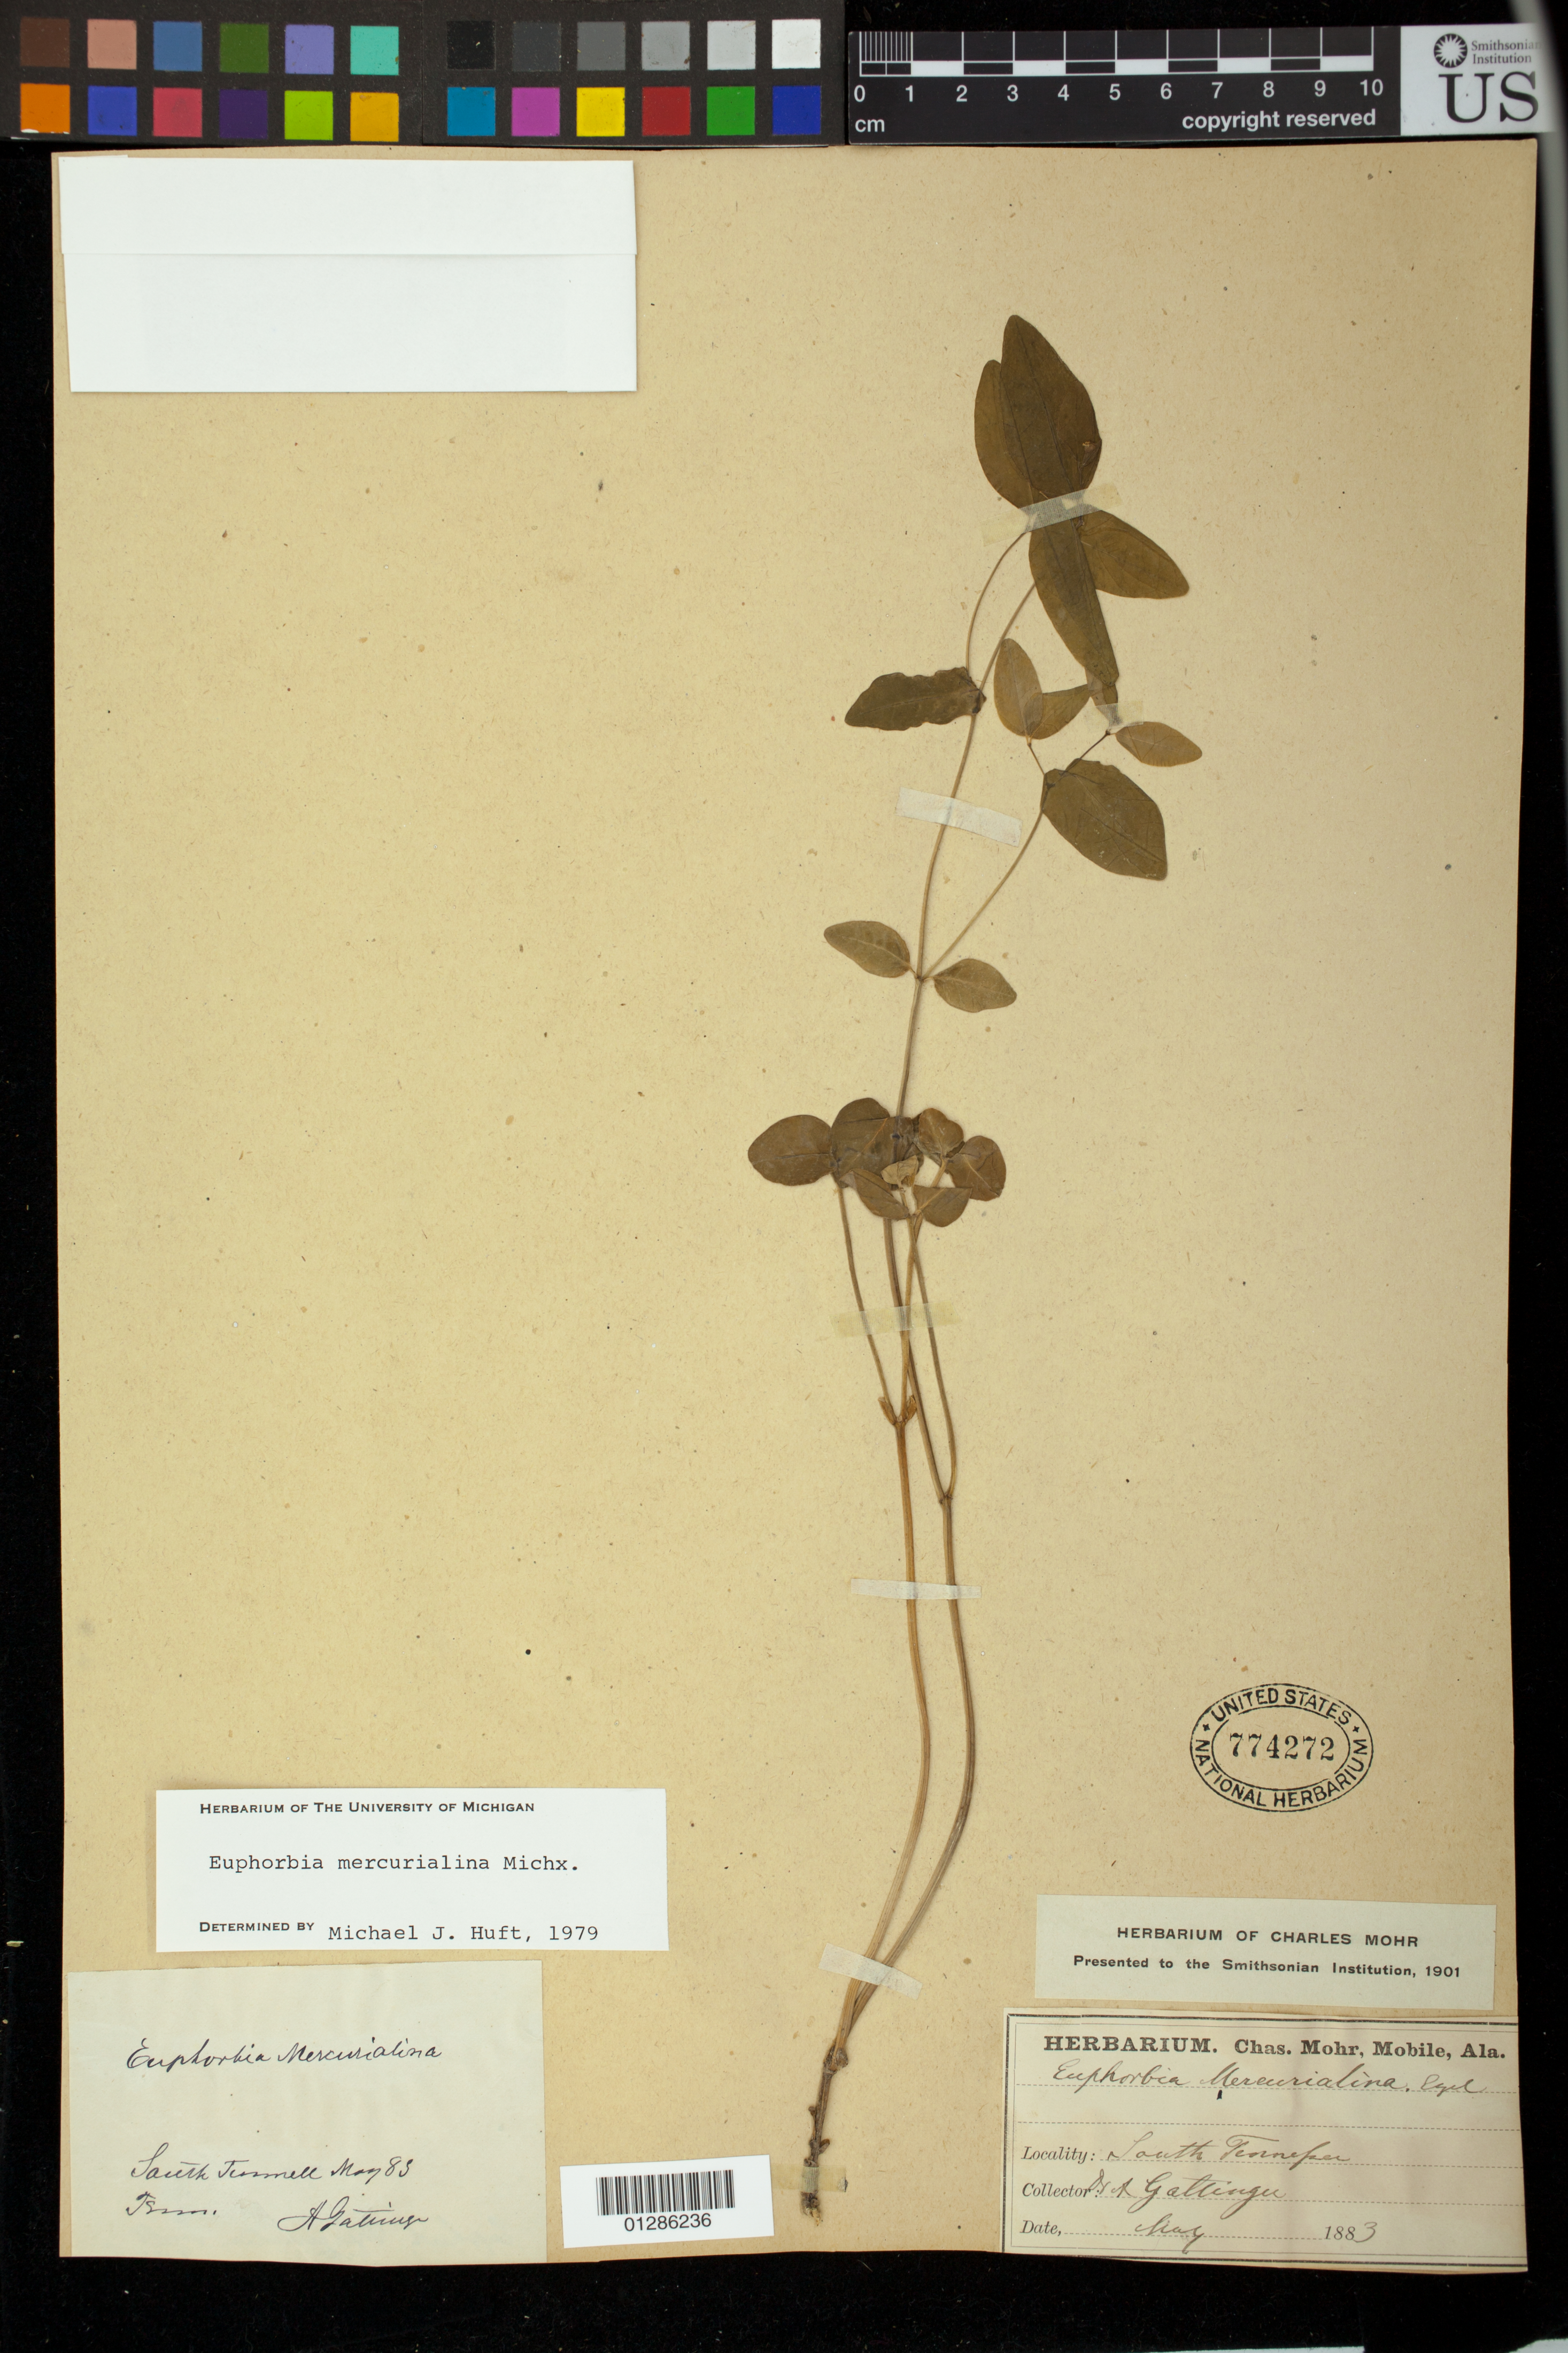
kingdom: Plantae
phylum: Tracheophyta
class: Magnoliopsida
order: Malpighiales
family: Euphorbiaceae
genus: Euphorbia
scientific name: Euphorbia mercurialina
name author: Michx.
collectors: A. Gattinger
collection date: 1883-05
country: United States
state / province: Tennessee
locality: South Tennell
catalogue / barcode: US 774272